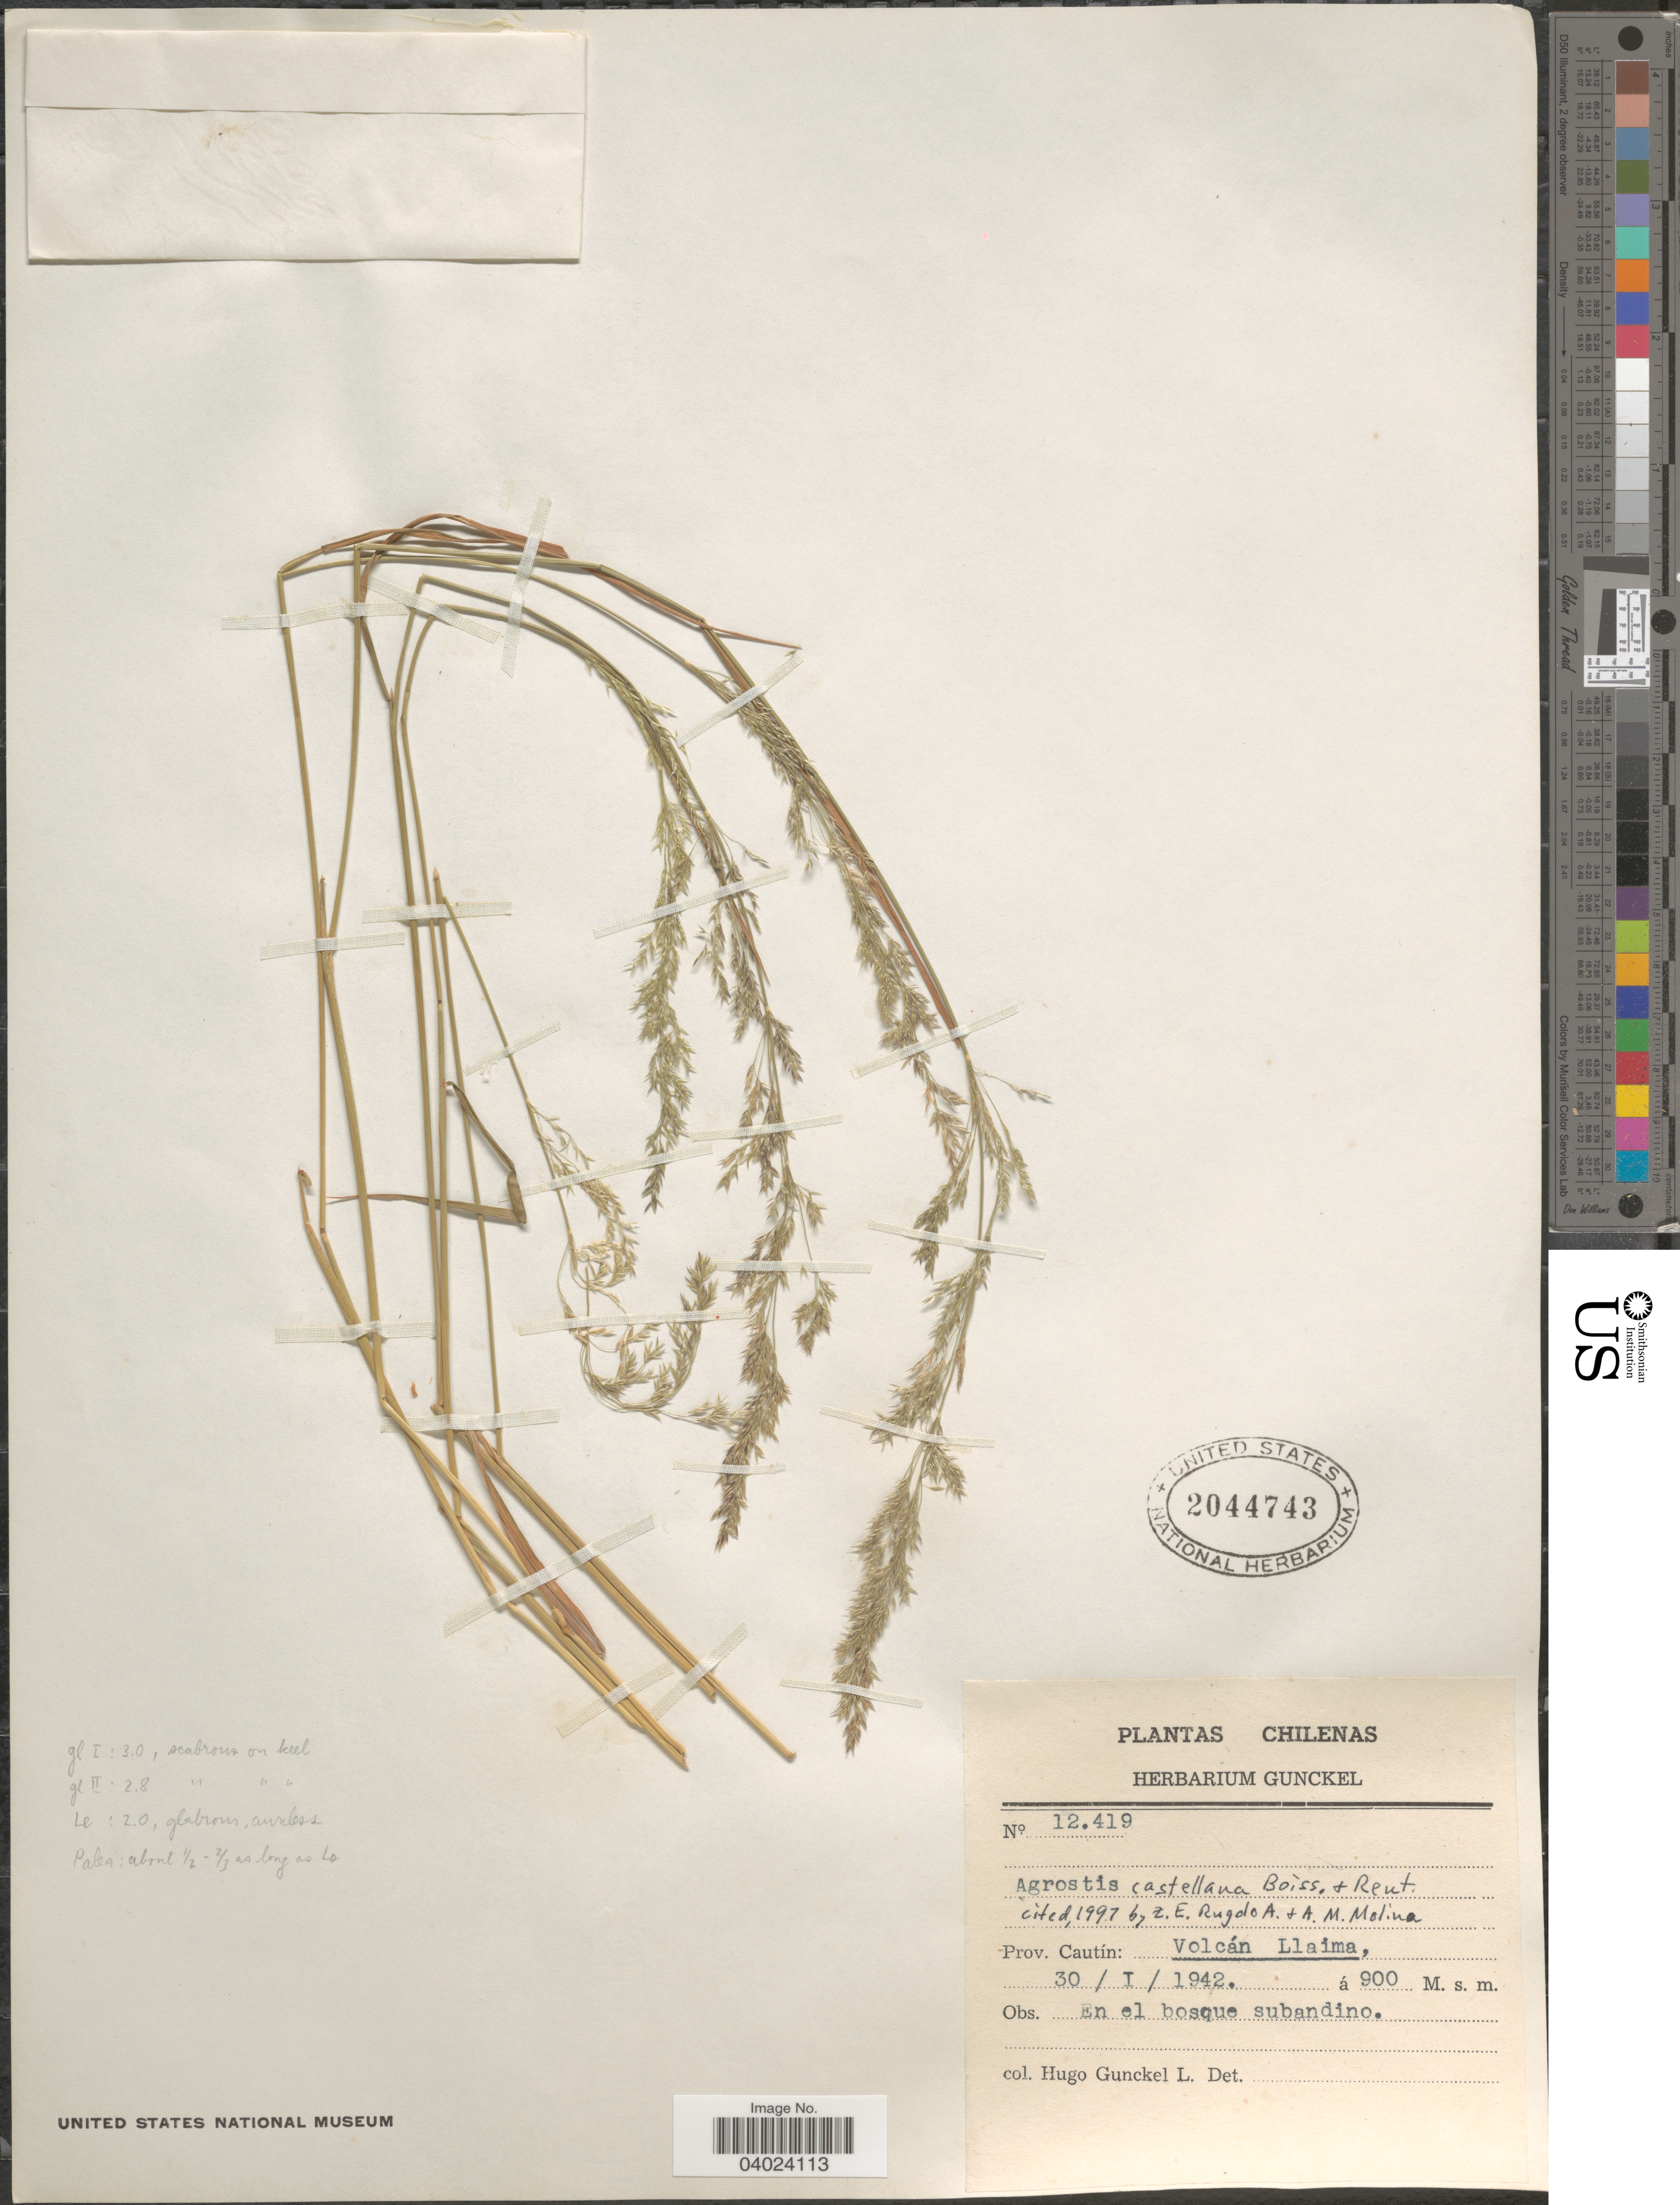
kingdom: Plantae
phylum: Tracheophyta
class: Liliopsida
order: Poales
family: Poaceae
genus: Agrostis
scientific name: Agrostis castellana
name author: Boiss. & Reut.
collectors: H. Gunckel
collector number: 12419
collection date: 1942-01-30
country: Chile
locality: Prov. Cautín: Volán Llaima.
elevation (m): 900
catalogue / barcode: US 2044743